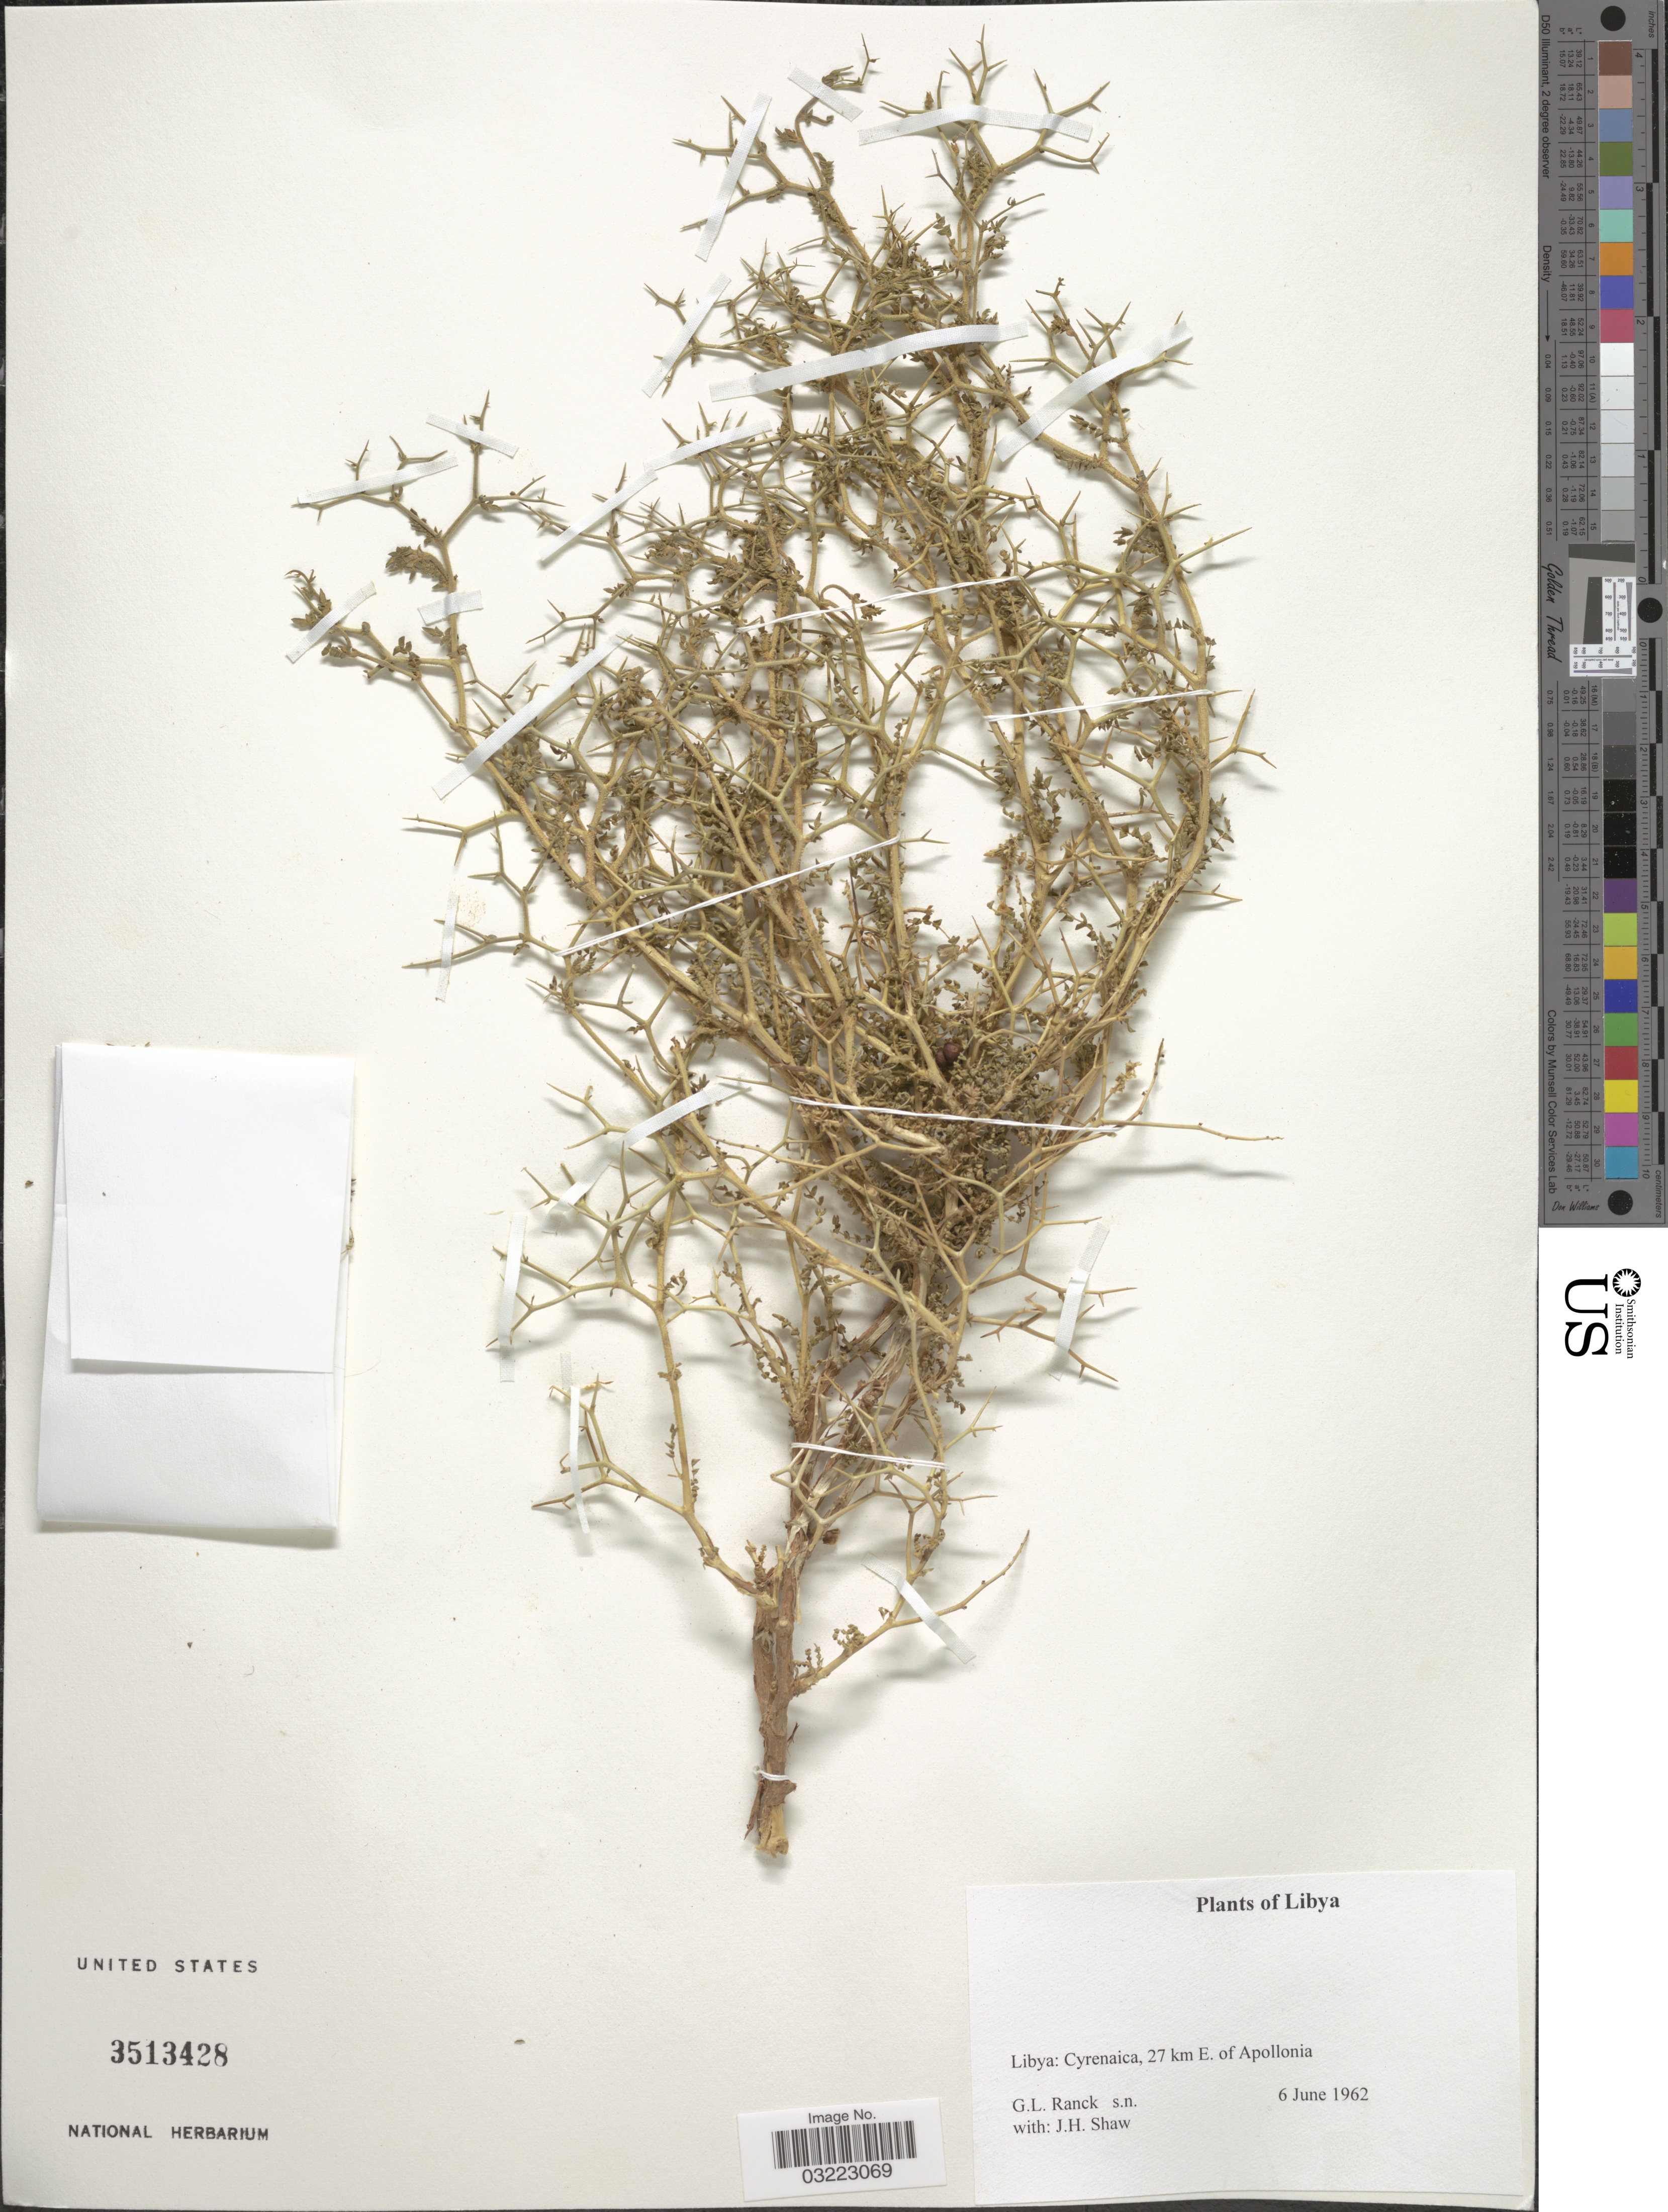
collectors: G. Ranck & J. H. Shaw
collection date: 1962-06-06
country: Libya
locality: Cyrenaica, 27 km E. of Apollonia.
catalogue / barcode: US 3513428